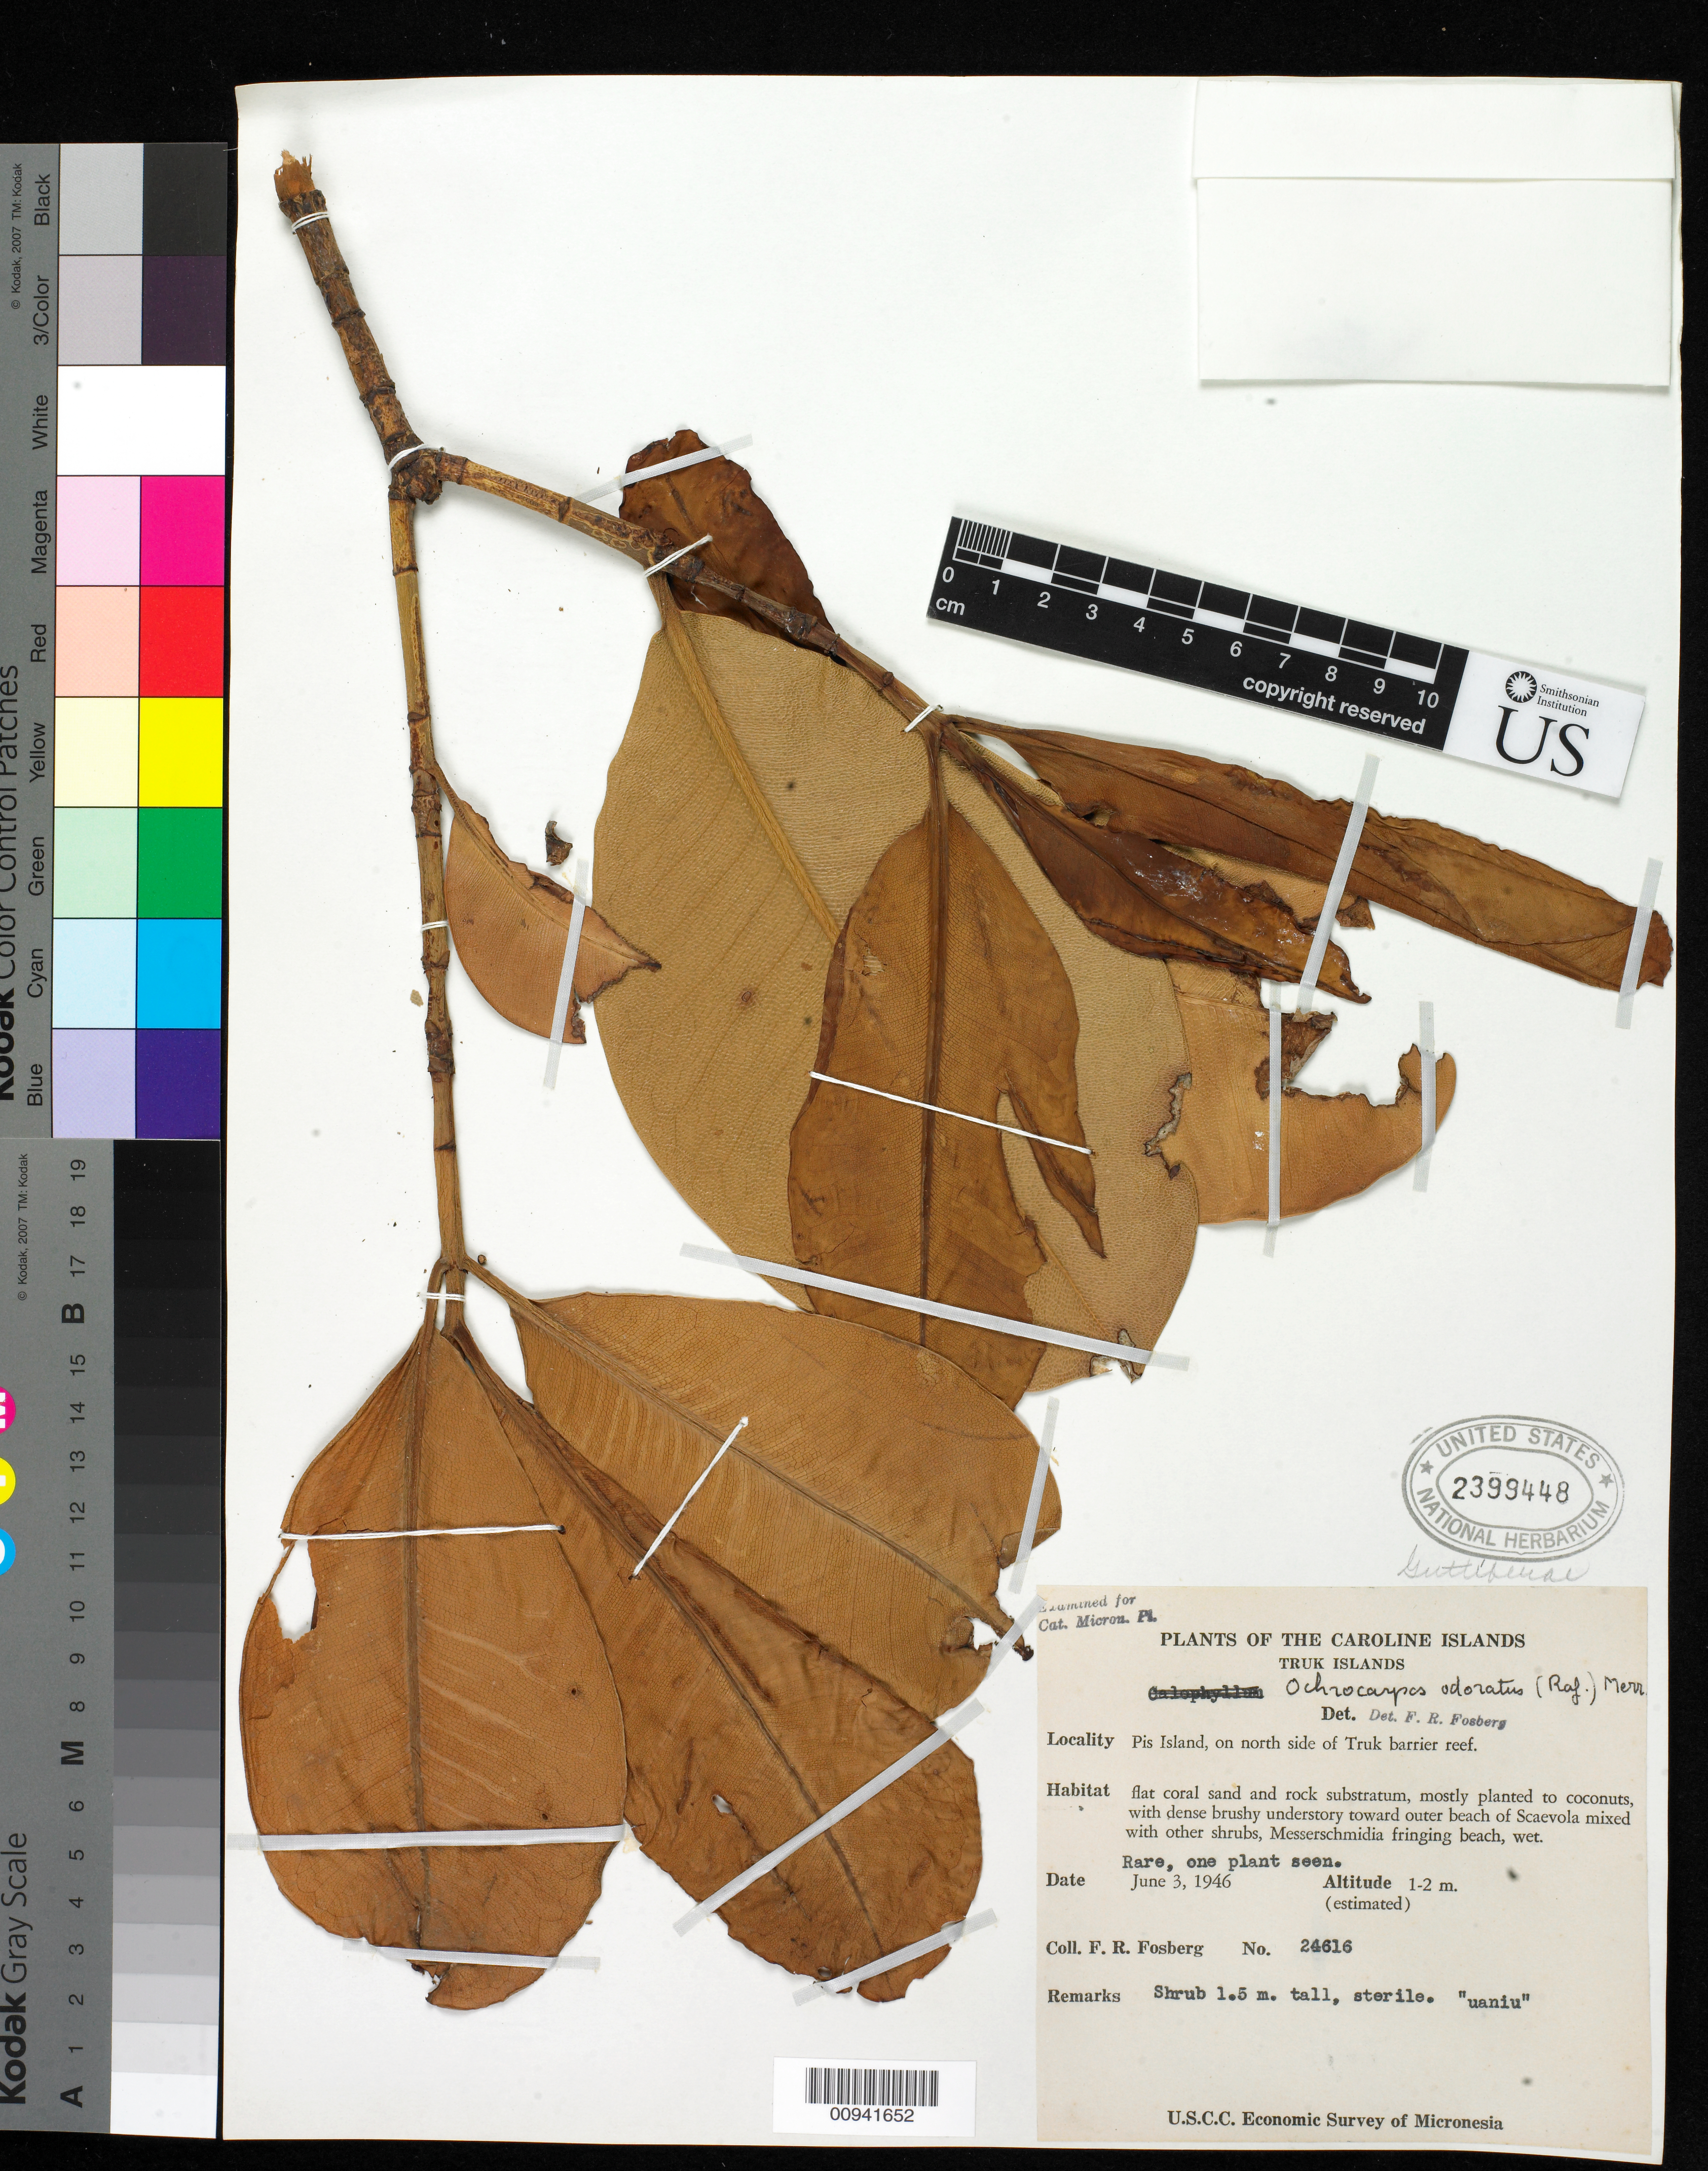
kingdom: Plantae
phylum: Tracheophyta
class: Magnoliopsida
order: Malpighiales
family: Calophyllaceae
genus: Mammea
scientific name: Mammea ochrocarpus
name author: (Raf.) Kosterm.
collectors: F. R. Fosberg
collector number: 24616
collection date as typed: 03 Jun 1946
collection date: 1946-06-03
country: Micronesia, Federated States of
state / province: Truk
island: Losap Atoll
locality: Pis Islet, on north side of Truk barrier reef.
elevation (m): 1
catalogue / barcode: US 2399448